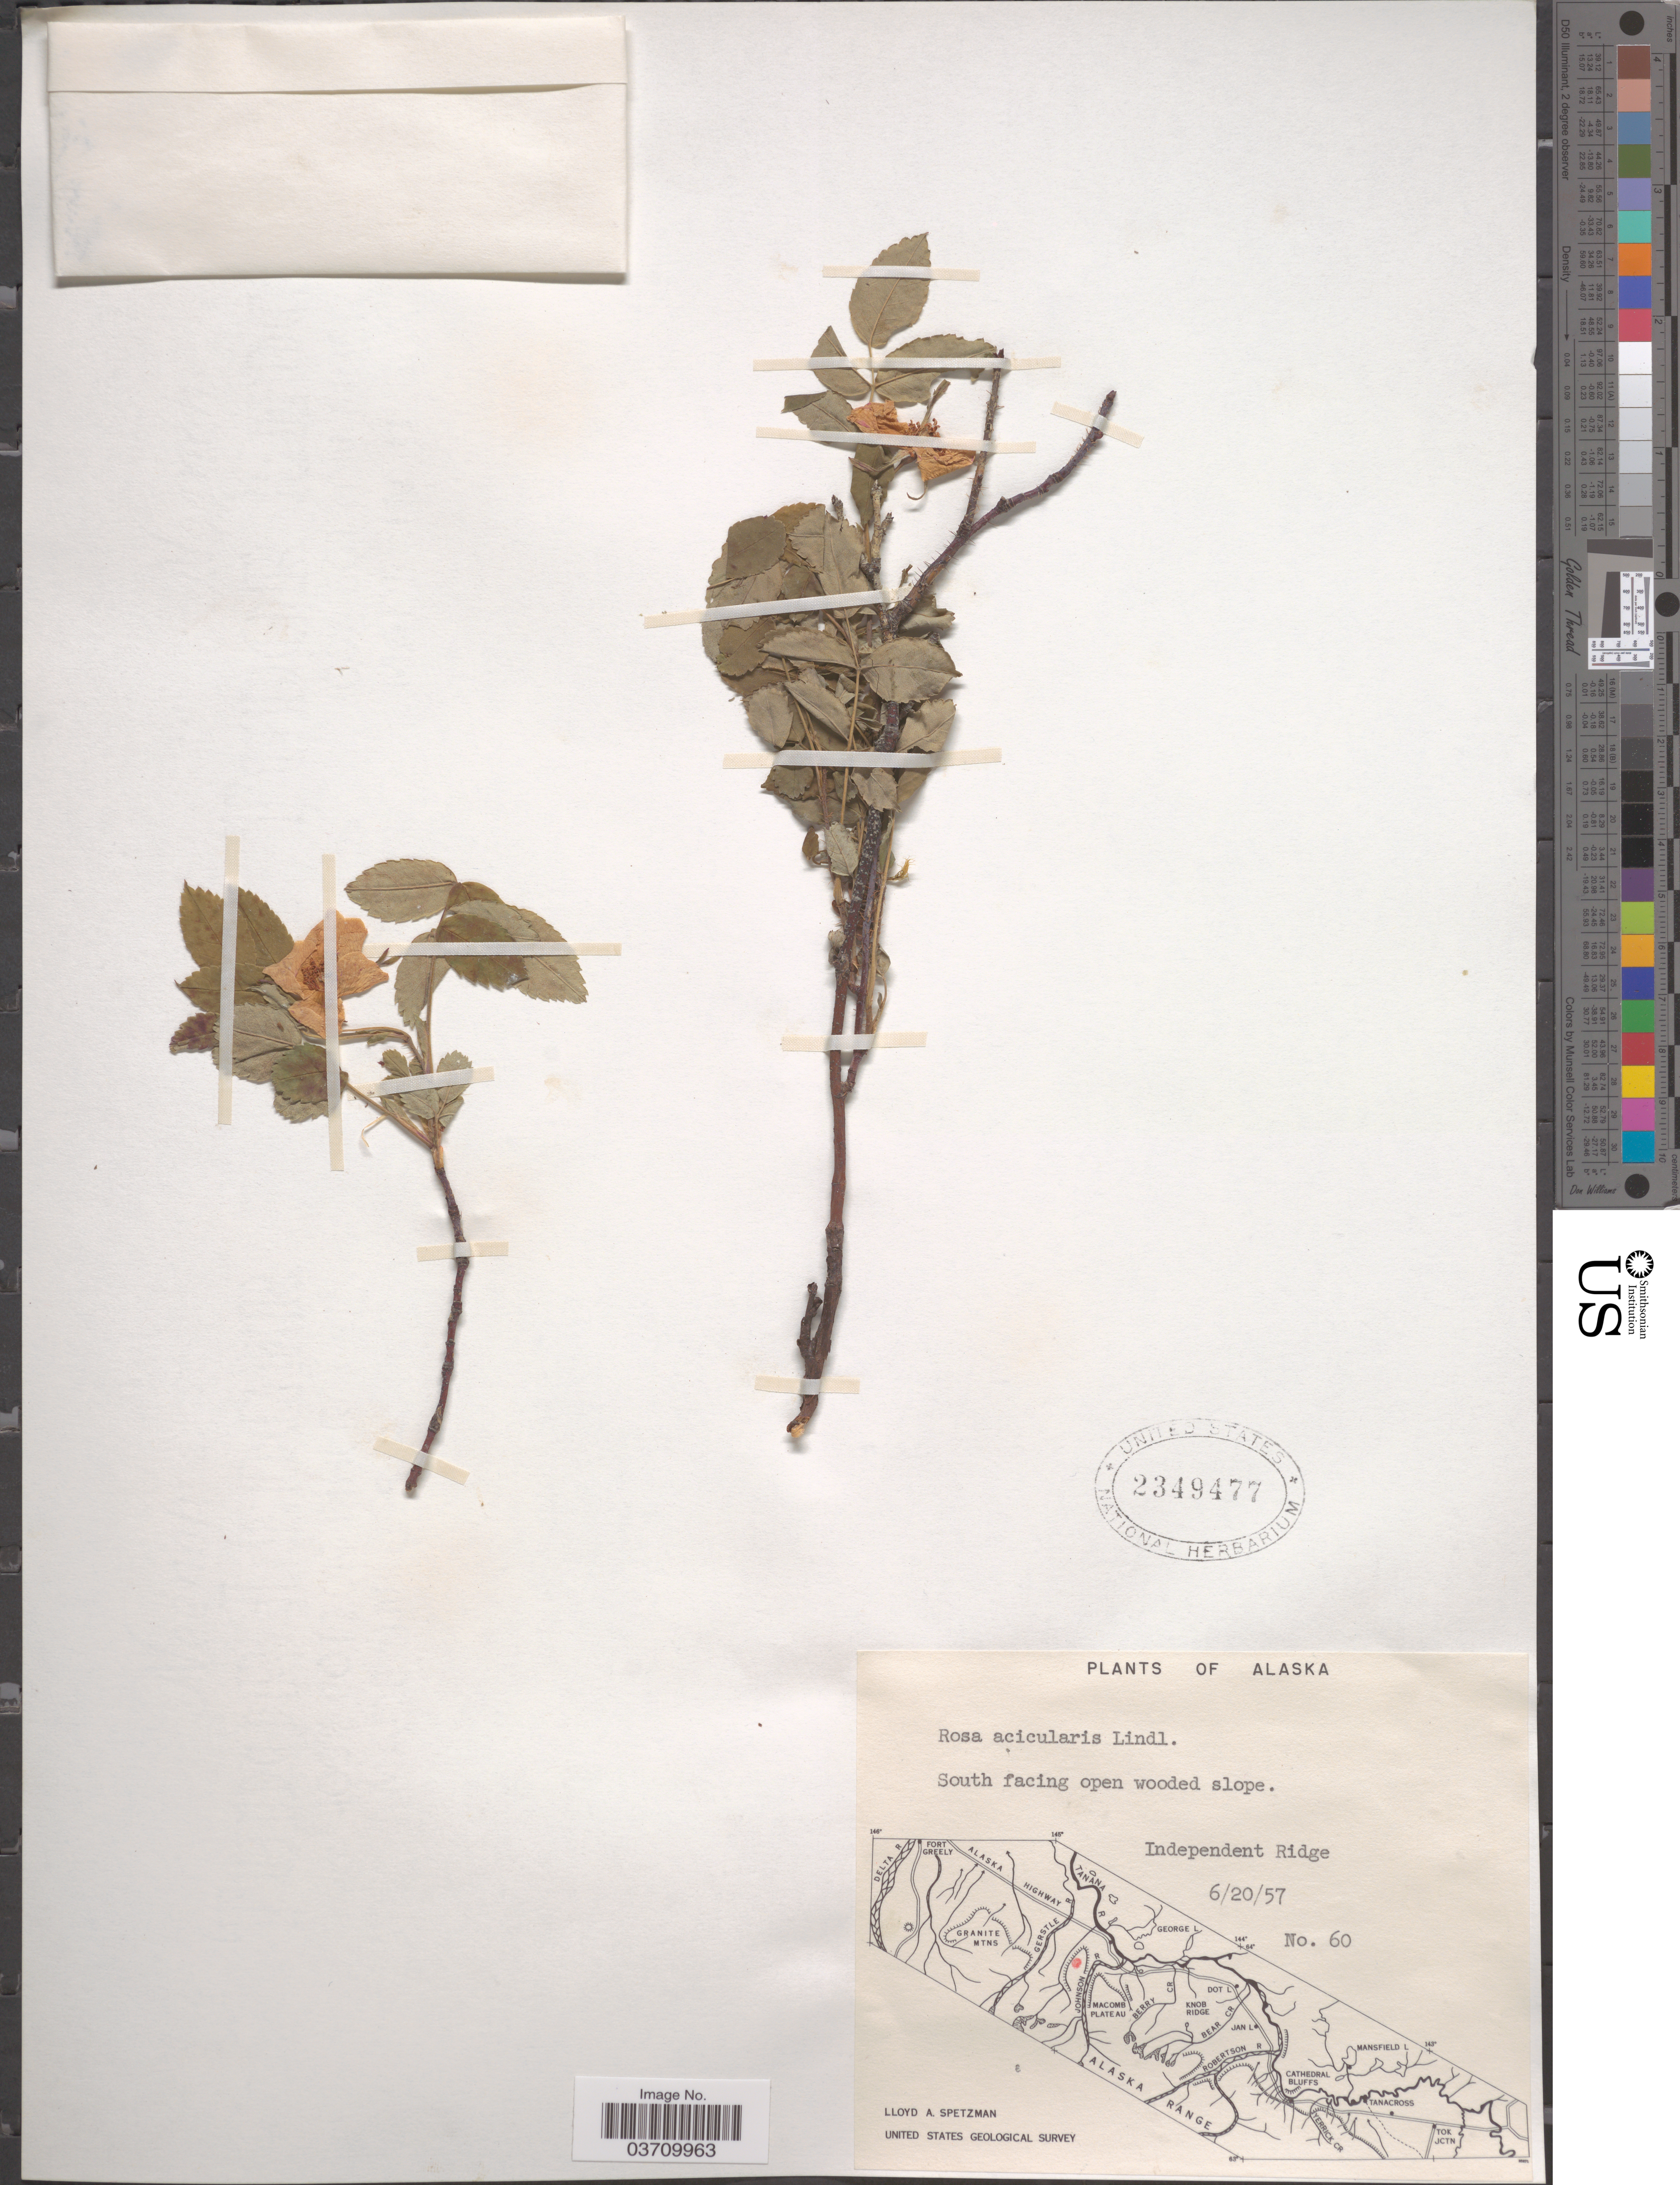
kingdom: Plantae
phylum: Tracheophyta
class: Magnoliopsida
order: Rosales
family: Rosaceae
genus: Rosa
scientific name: Rosa acicularis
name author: Lindl.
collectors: L. Spetzman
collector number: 60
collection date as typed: Transcribed d/m/y: 20/6/57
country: United States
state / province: Alaska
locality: Independent Ridge.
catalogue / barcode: US 2349477